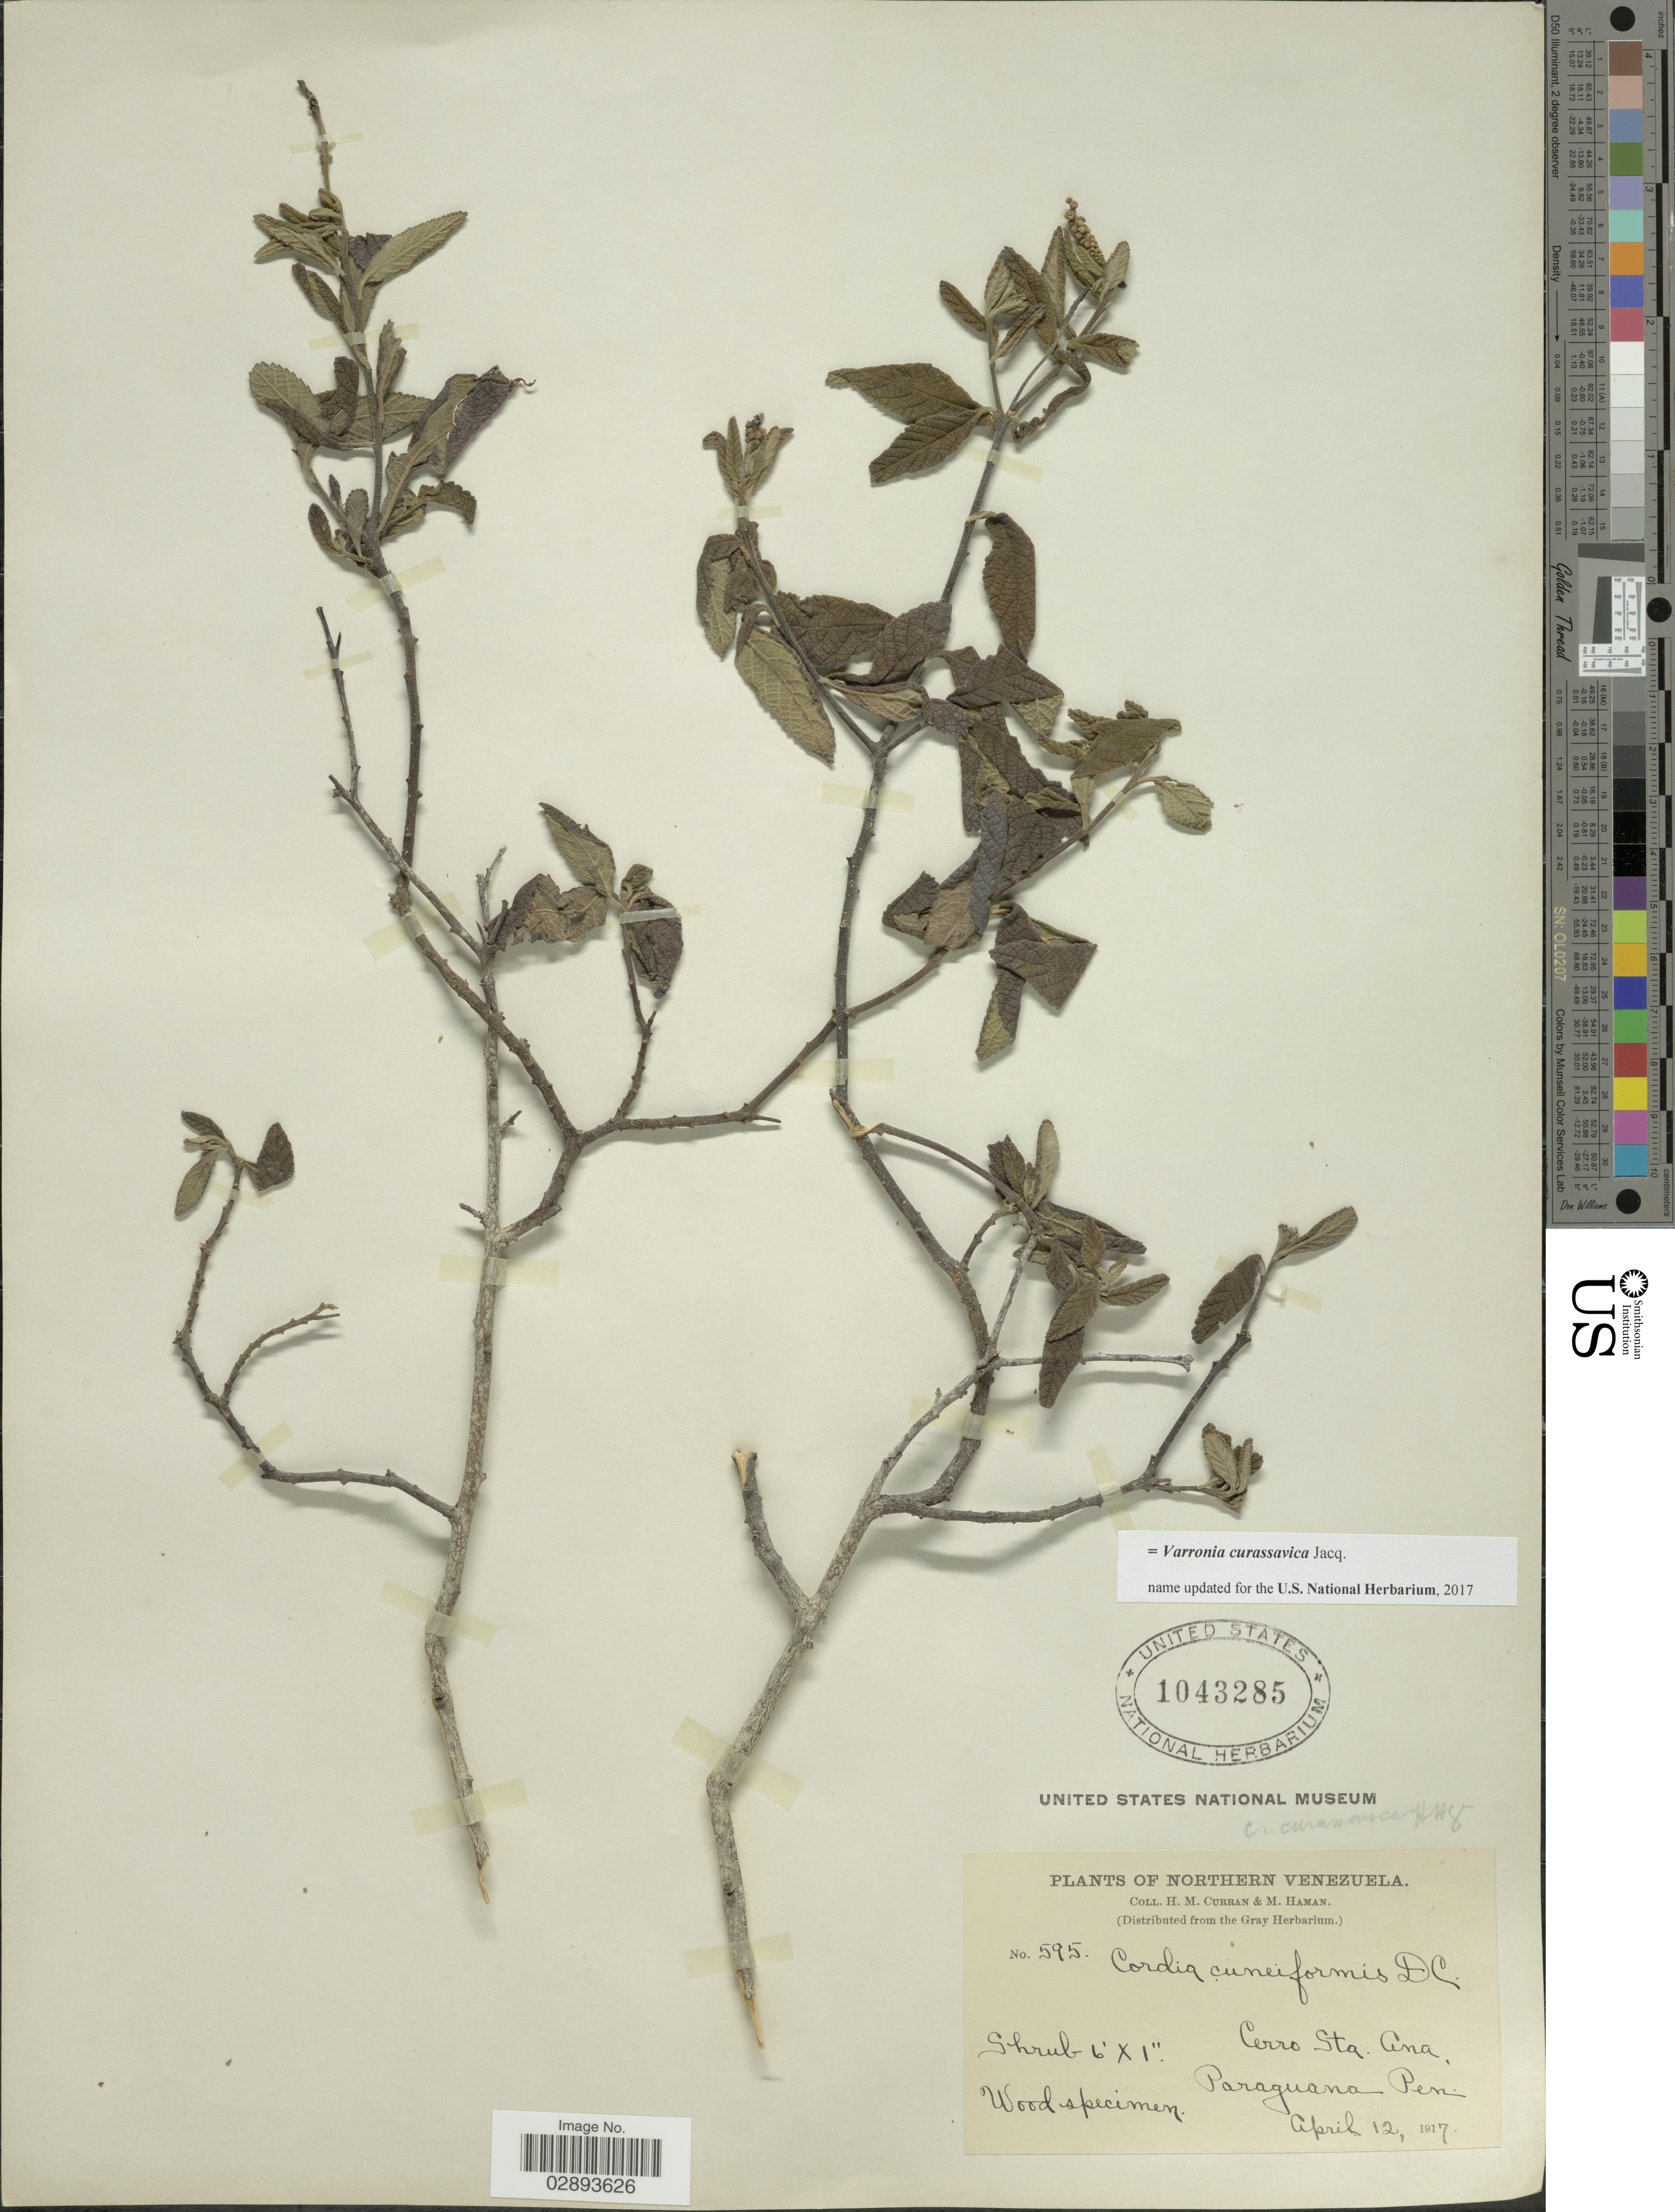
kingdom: Plantae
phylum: Tracheophyta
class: Magnoliopsida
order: Boraginales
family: Cordiaceae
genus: Varronia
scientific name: Varronia curassavica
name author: Jacq.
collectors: H. M. Curran & M. Haman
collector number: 595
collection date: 1917-04-12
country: Venezuela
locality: Northern Venezuela, Cerro Sta. Ana, Paraguana Pen.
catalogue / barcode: US 1043285